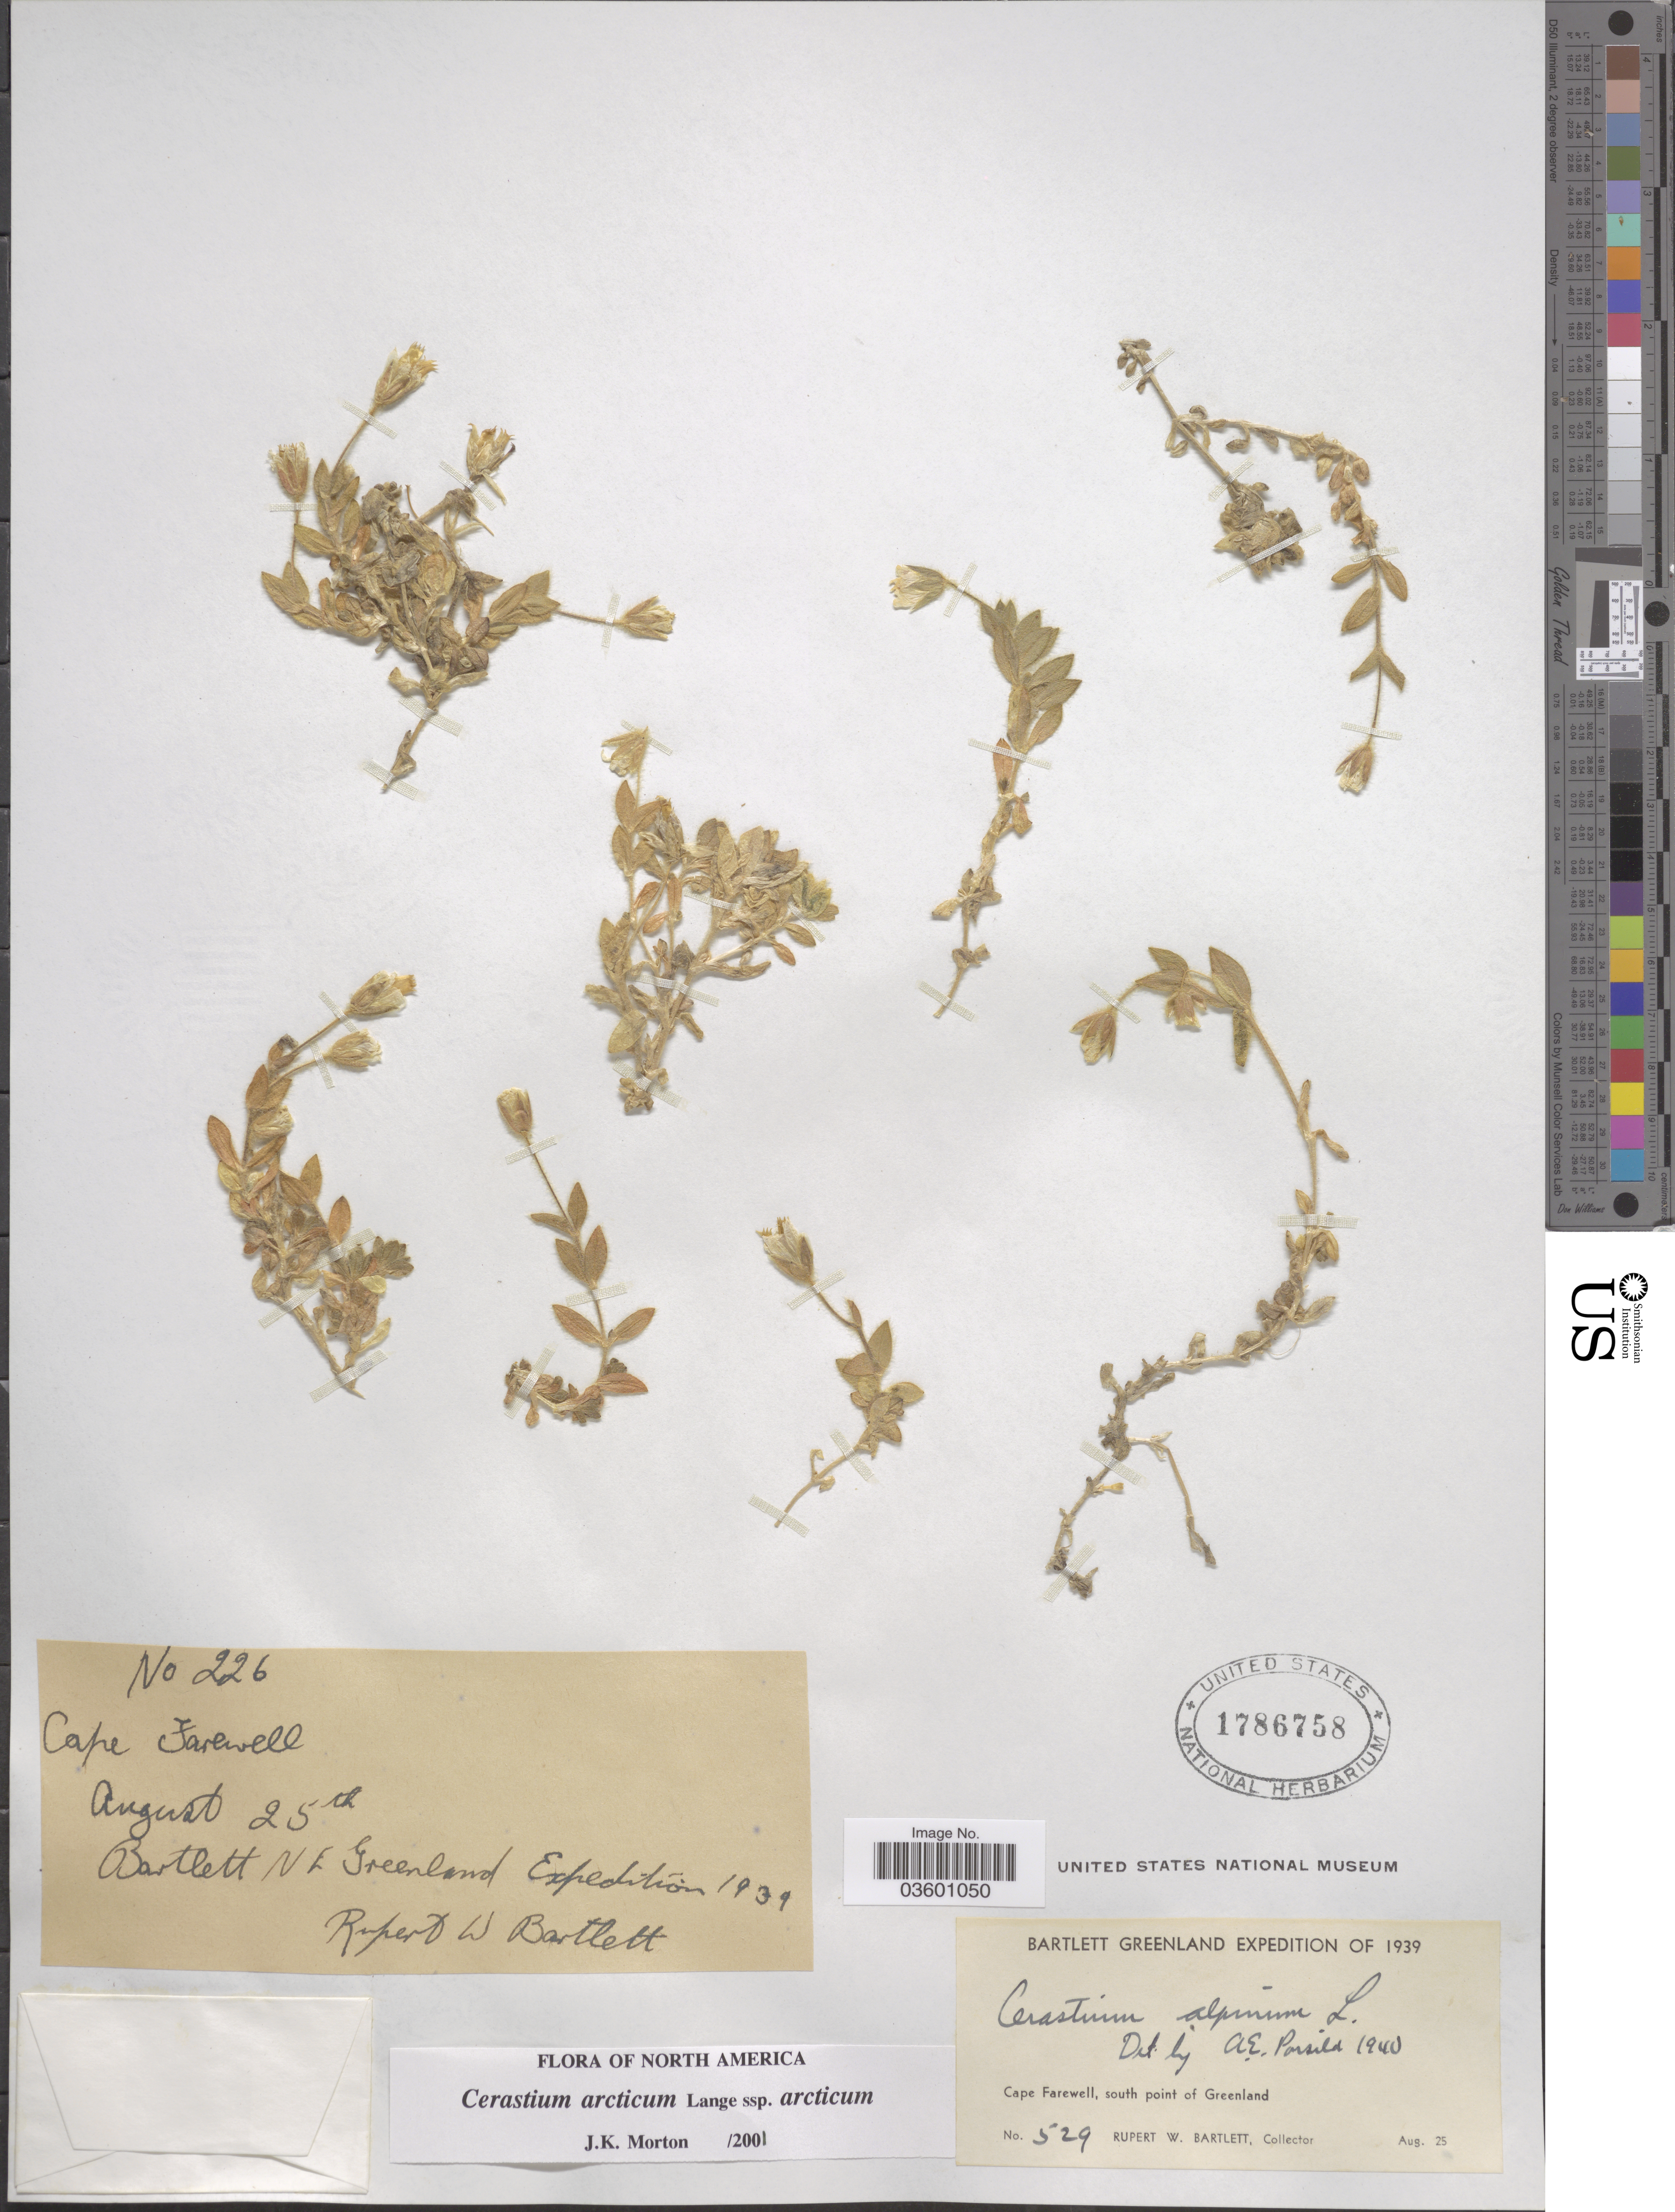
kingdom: Plantae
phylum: Tracheophyta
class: Magnoliopsida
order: Caryophyllales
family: Caryophyllaceae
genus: Cerastium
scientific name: Cerastium arcticum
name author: Lange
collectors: R. W. Bartlett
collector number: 529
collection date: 1939-08-25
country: Greenland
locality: Cape Farewell, south point of Greenland.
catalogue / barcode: US 1786758